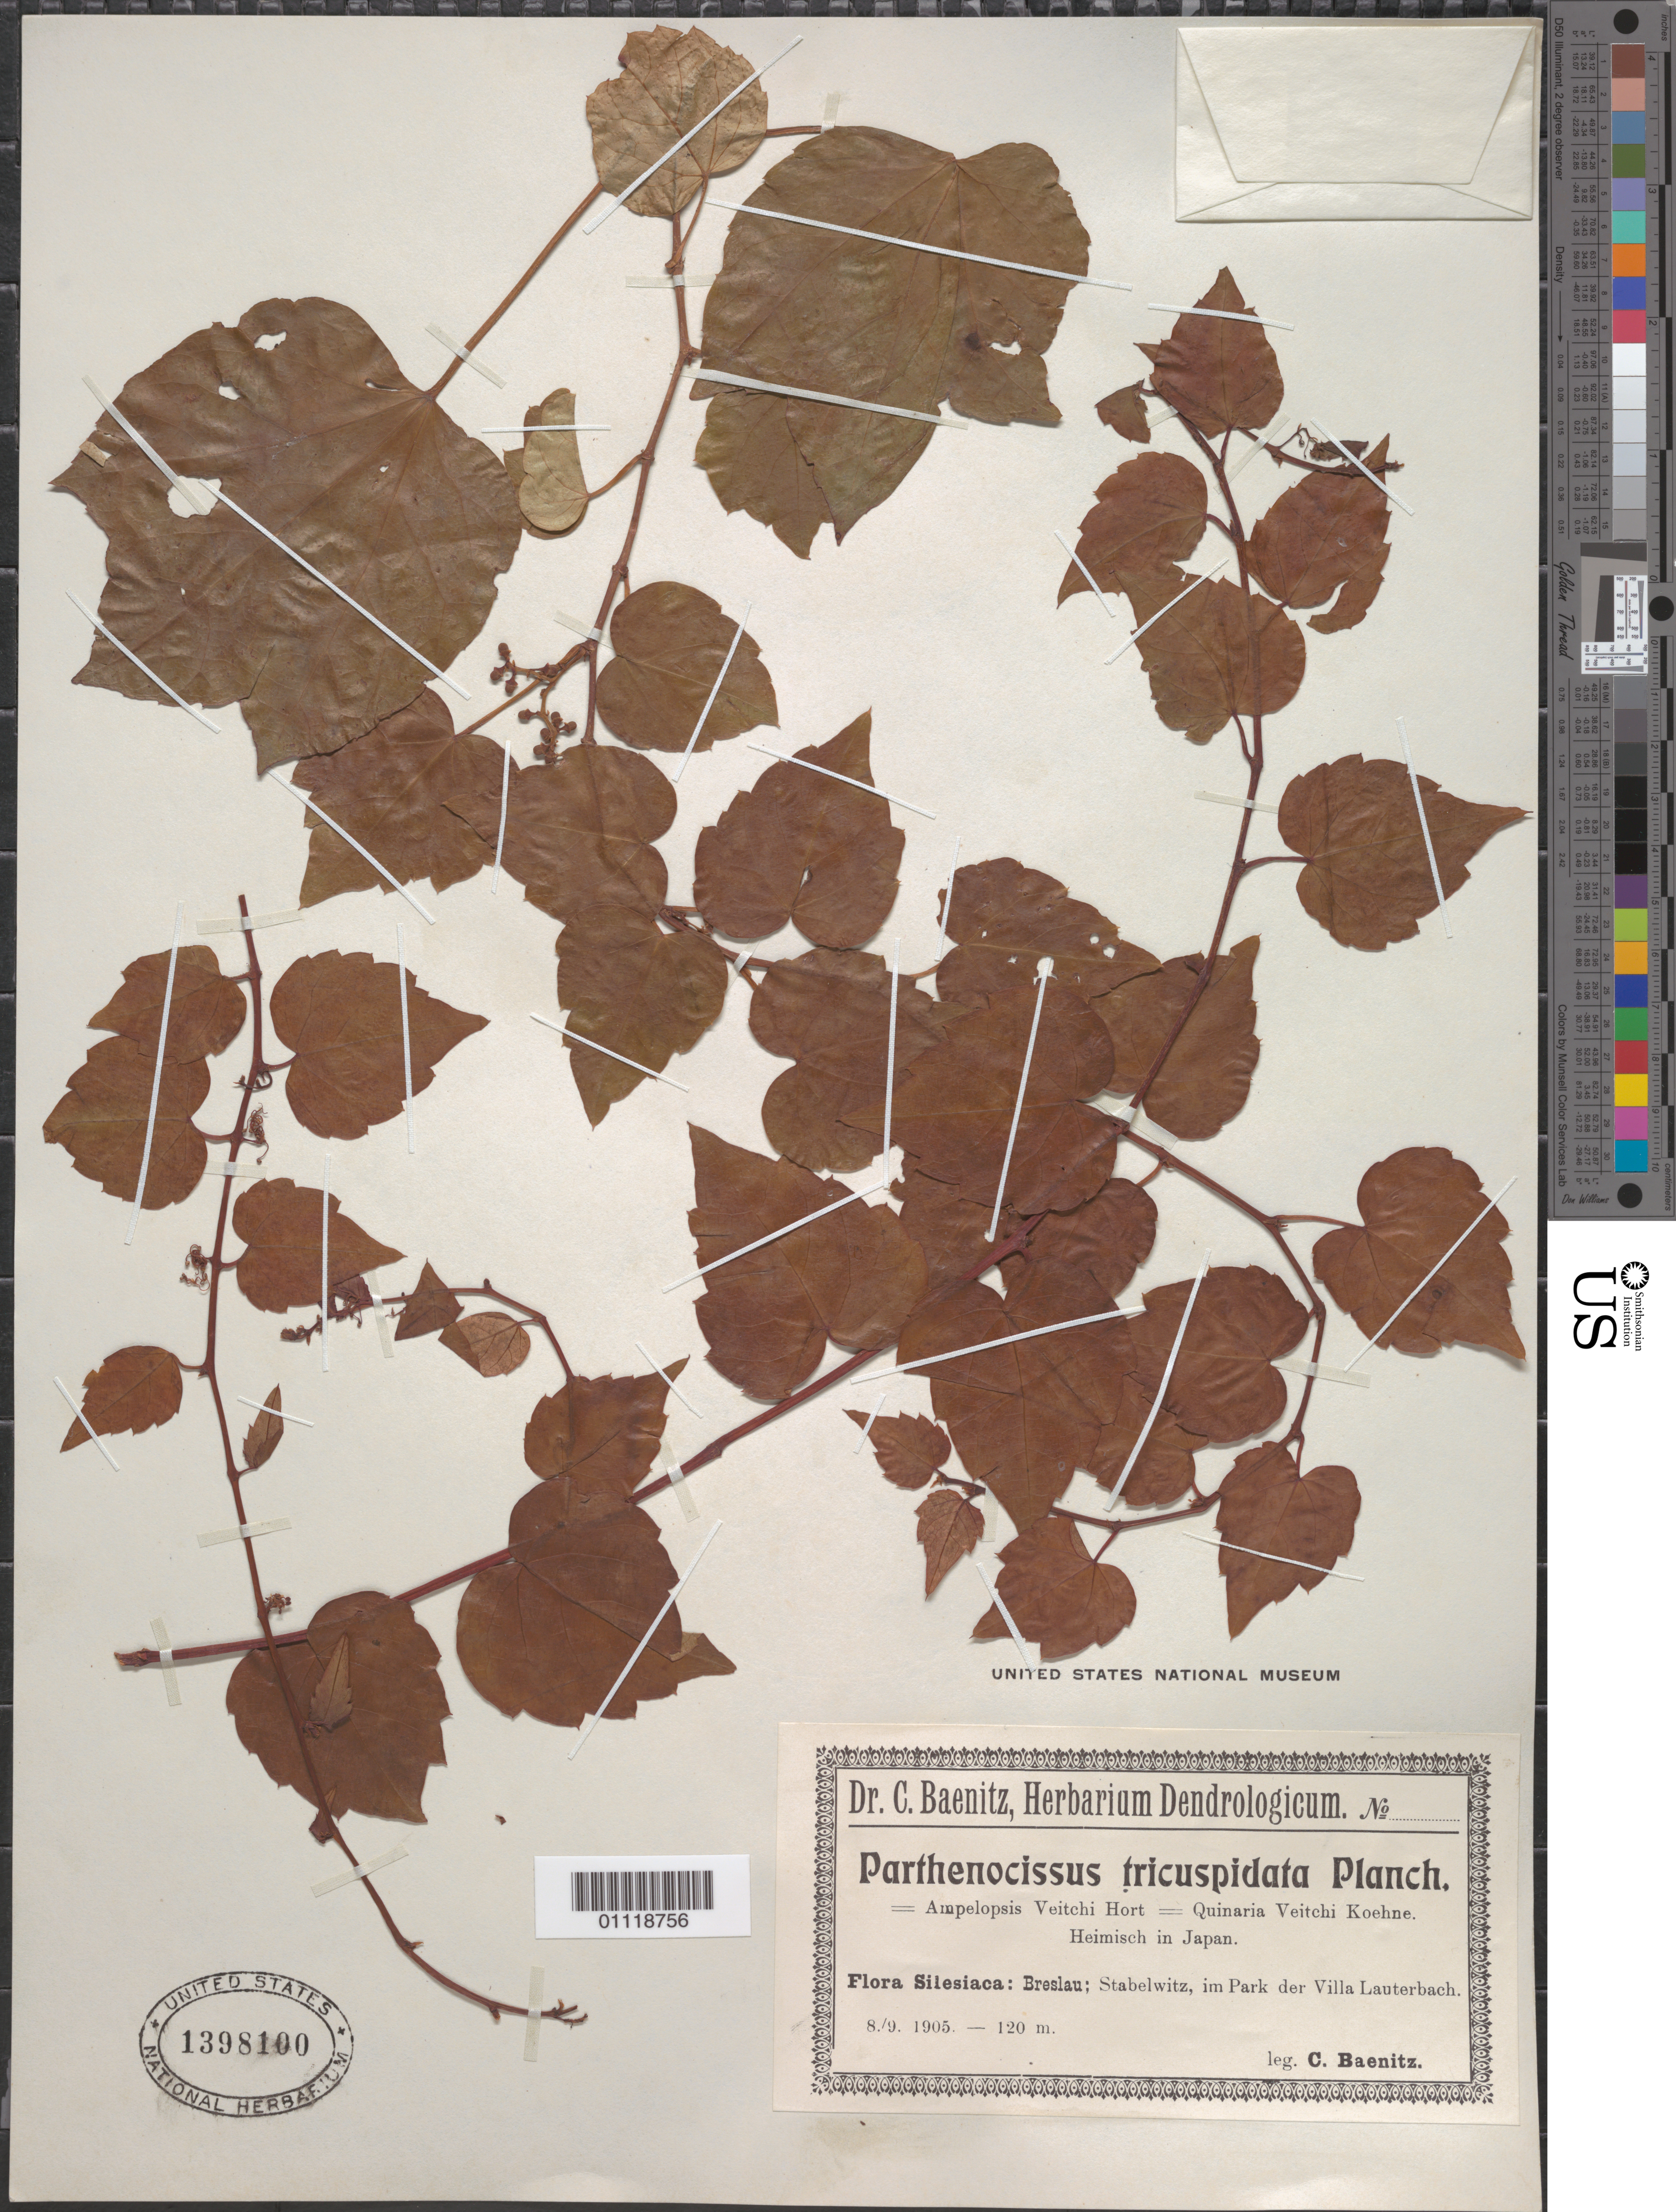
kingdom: Plantae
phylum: Tracheophyta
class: Magnoliopsida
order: Vitales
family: Vitaceae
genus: Parthenocissus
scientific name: Parthenocissus tricuspidata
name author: (Siebold & Zucc.) Planch.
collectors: C. G. Baenitz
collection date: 1905-09-08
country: Poland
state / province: Slaskie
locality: Breslau; Stabelwitz, im Park der Villa Lauterbach.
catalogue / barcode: US 1398100